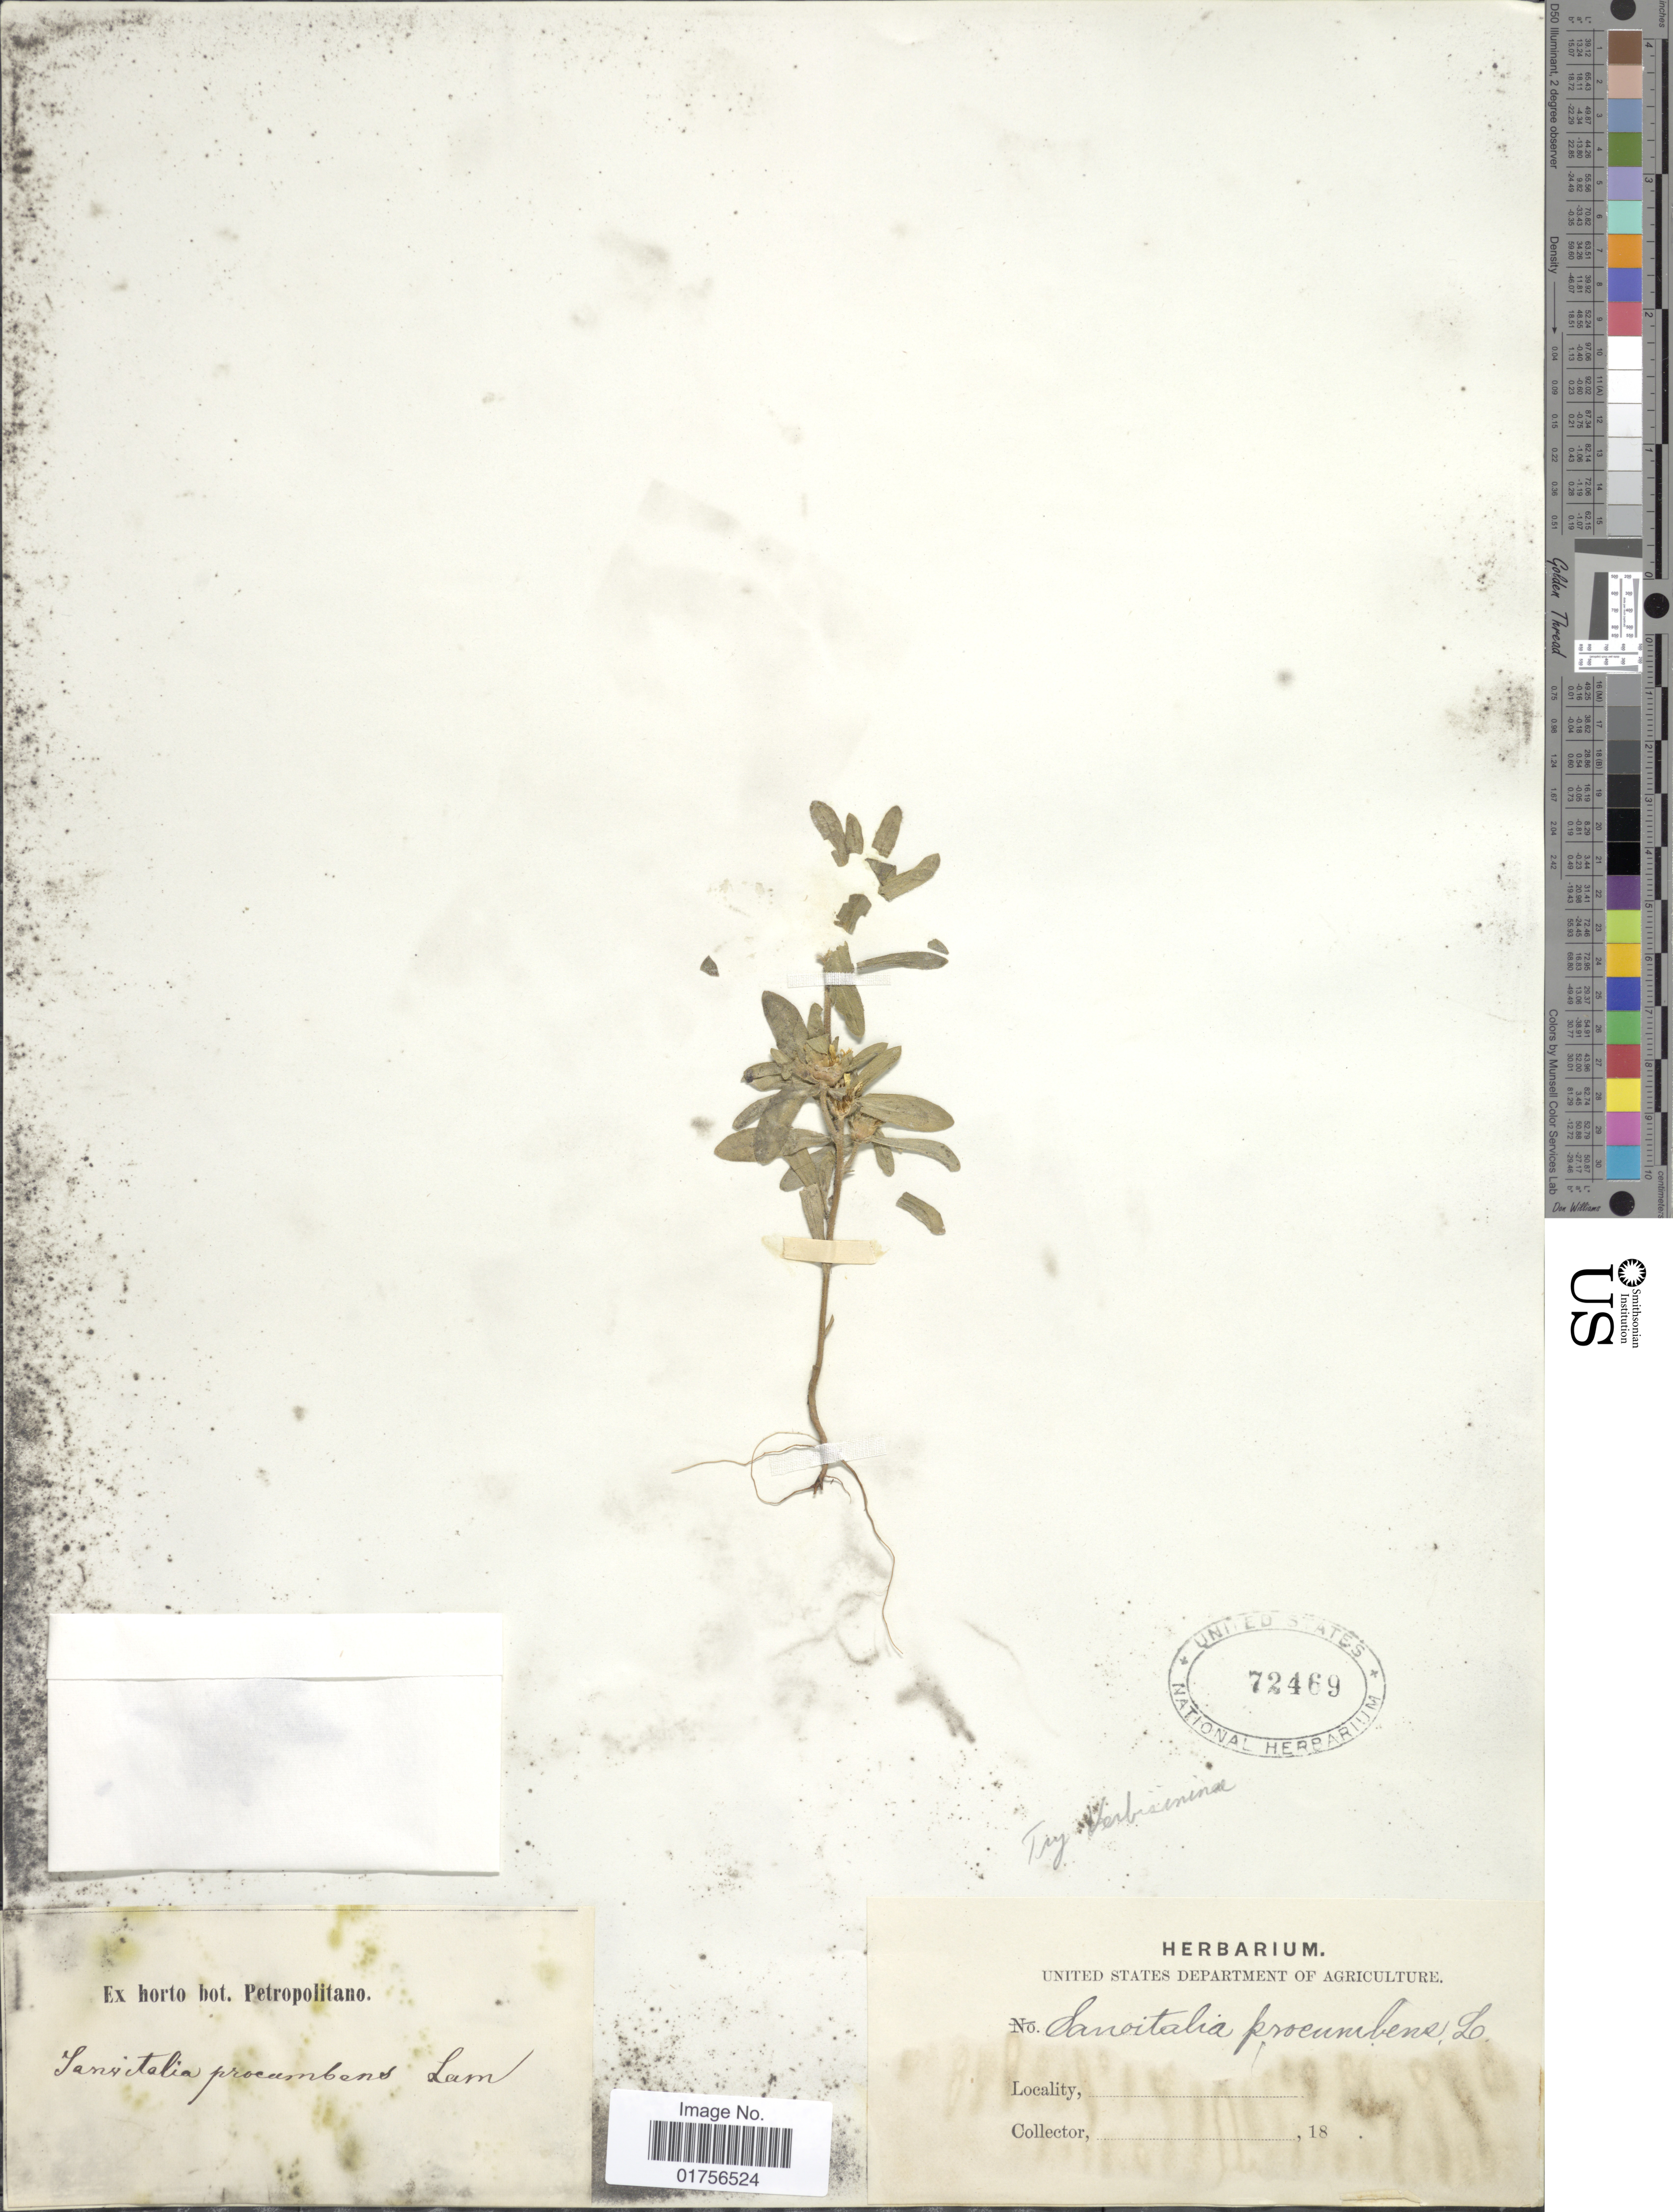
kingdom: Plantae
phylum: Tracheophyta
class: Magnoliopsida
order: Asterales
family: Asteraceae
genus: Sanvitalia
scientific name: Sanvitalia procumbens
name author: Lam.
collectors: ex Horto Bot. Petropolitano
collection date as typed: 18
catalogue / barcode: US 72469